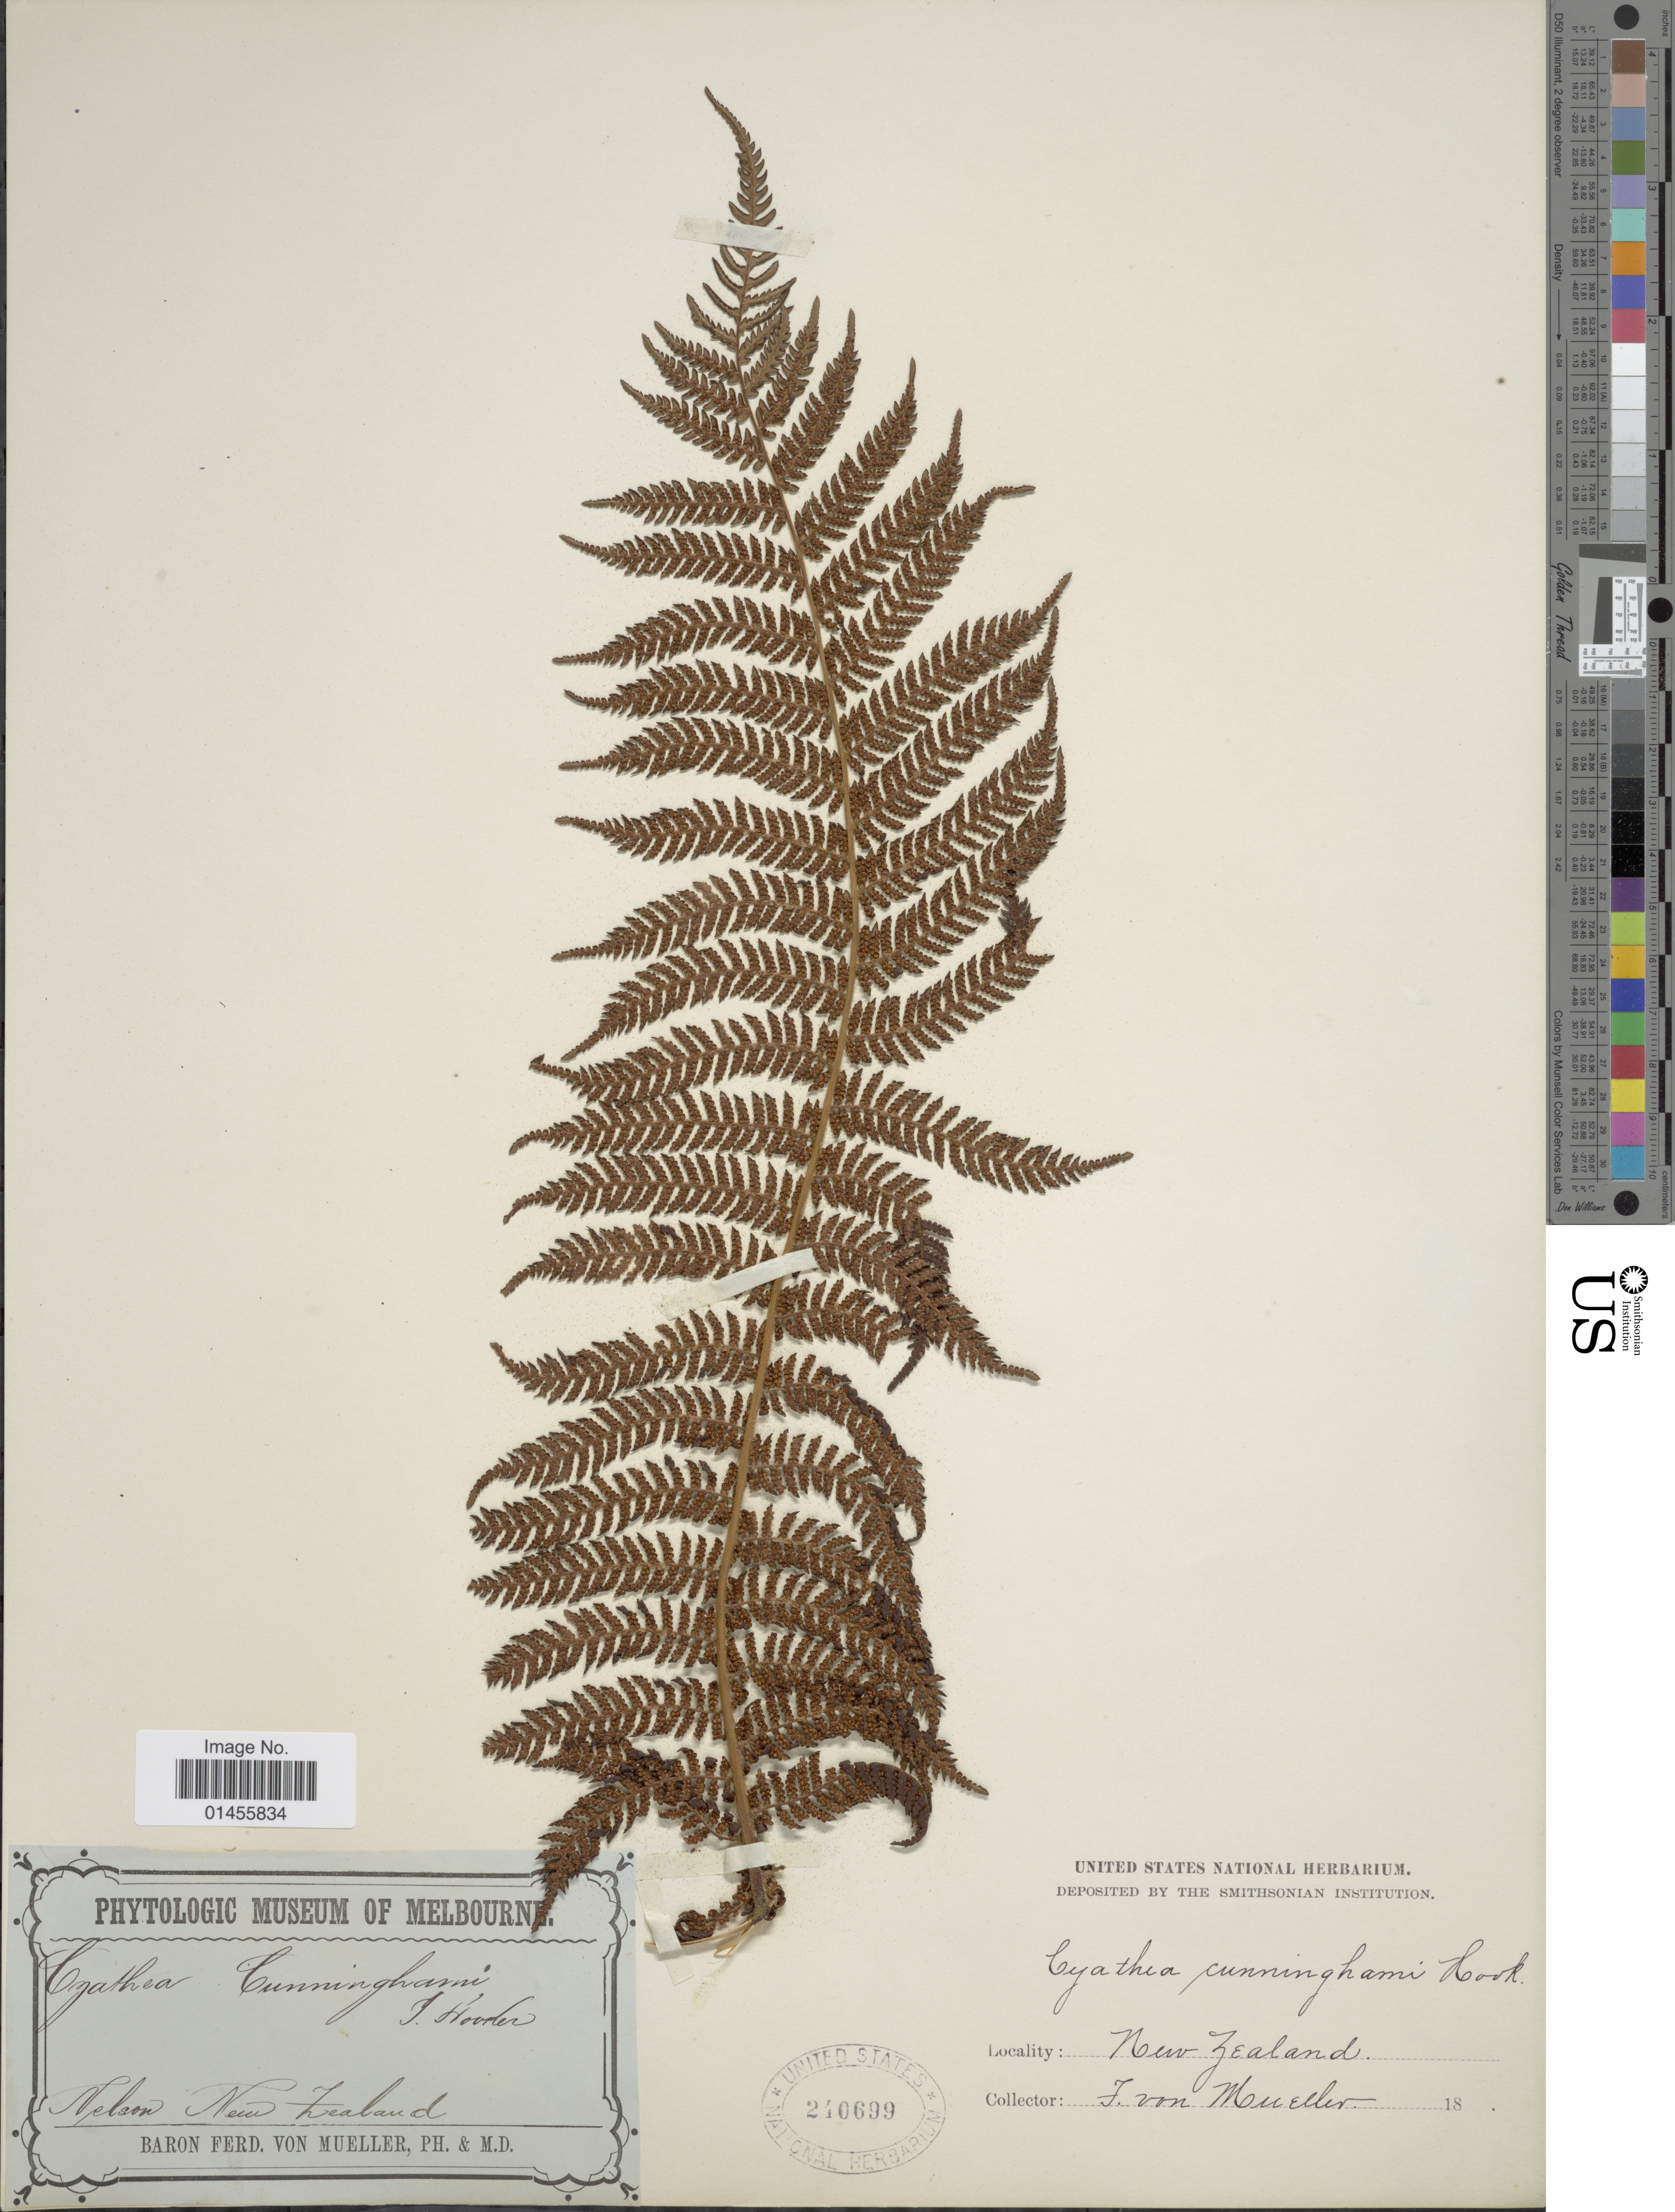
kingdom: Plantae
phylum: Tracheophyta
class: Polypodiopsida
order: Cyatheales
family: Cyatheaceae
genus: Alsophila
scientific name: Alsophila cunninghamii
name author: (Hook. f.) R.M. Tryon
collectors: F. von Mueller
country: New Zealand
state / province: Nelson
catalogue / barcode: US 240699